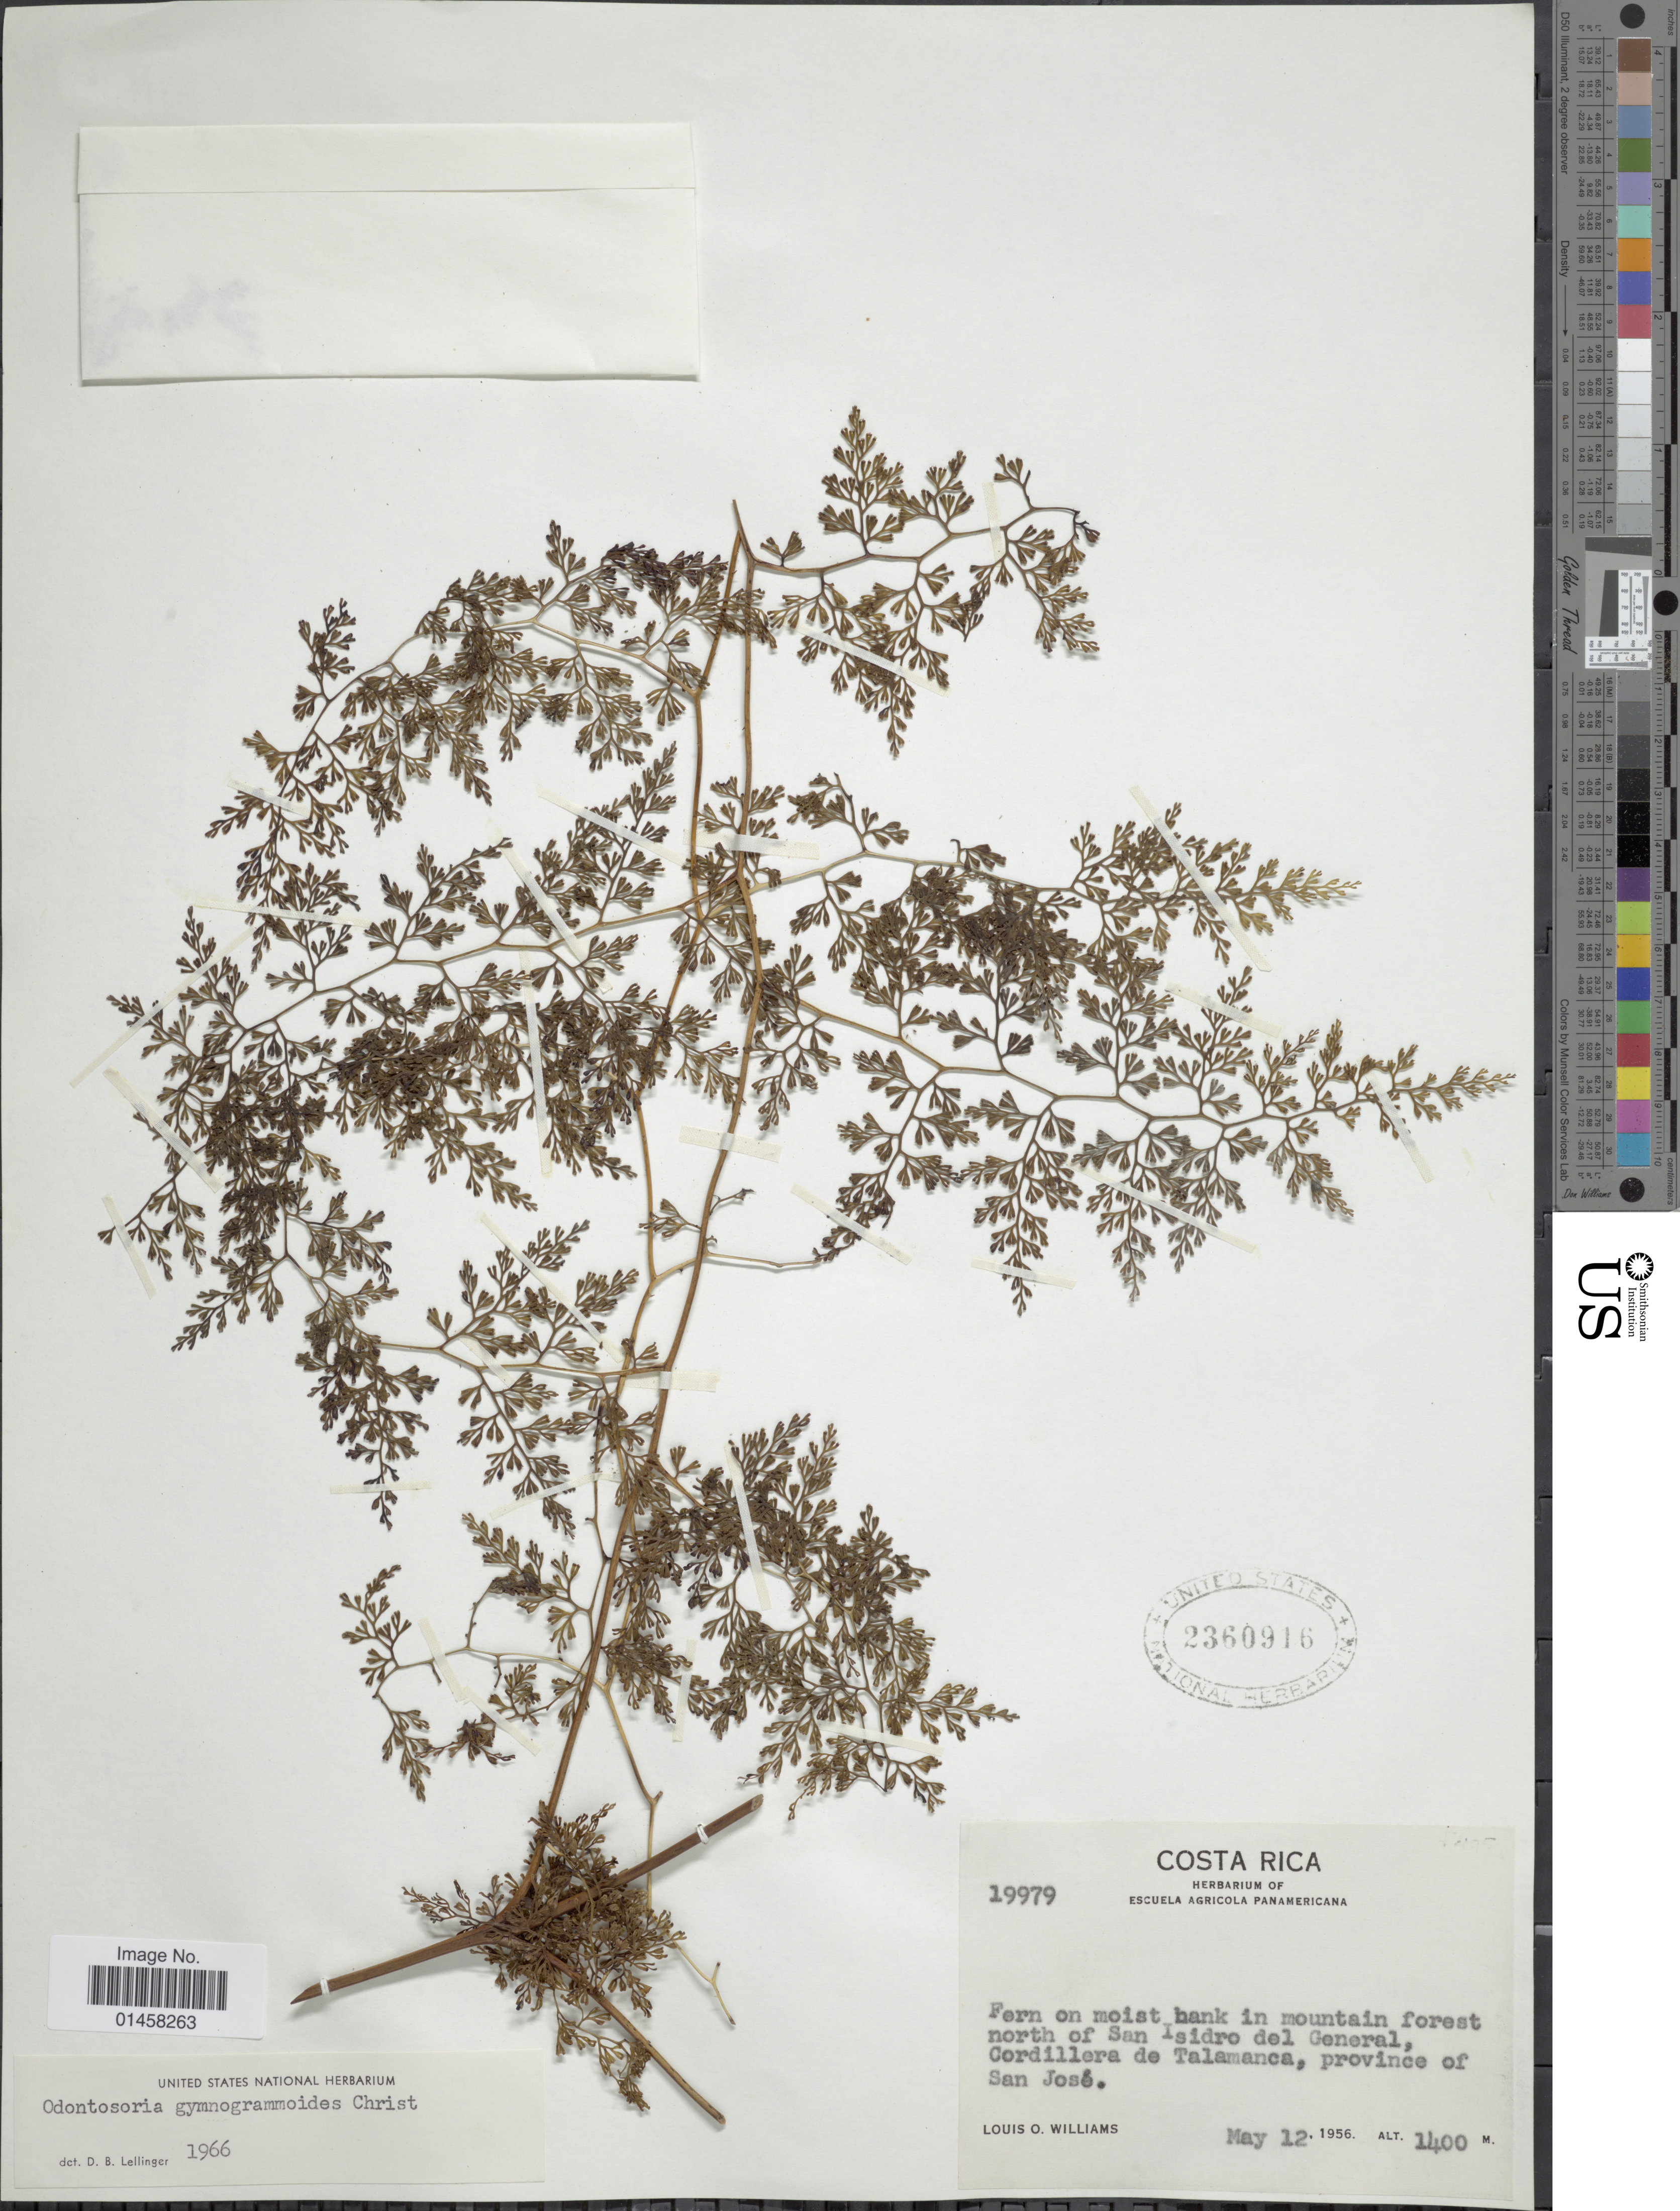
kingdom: Plantae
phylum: Tracheophyta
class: Polypodiopsida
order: Polypodiales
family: Lindsaeaceae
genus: Odontosoria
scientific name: Odontosoria gymnogrammoides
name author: Christ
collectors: L. O. Williams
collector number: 19979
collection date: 1956-05-12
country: Costa Rica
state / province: San José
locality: Fern on Moist bank in mountain forest north of San Isidro del General, Cordillera de Talamanca, province of San José.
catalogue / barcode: US 2360916